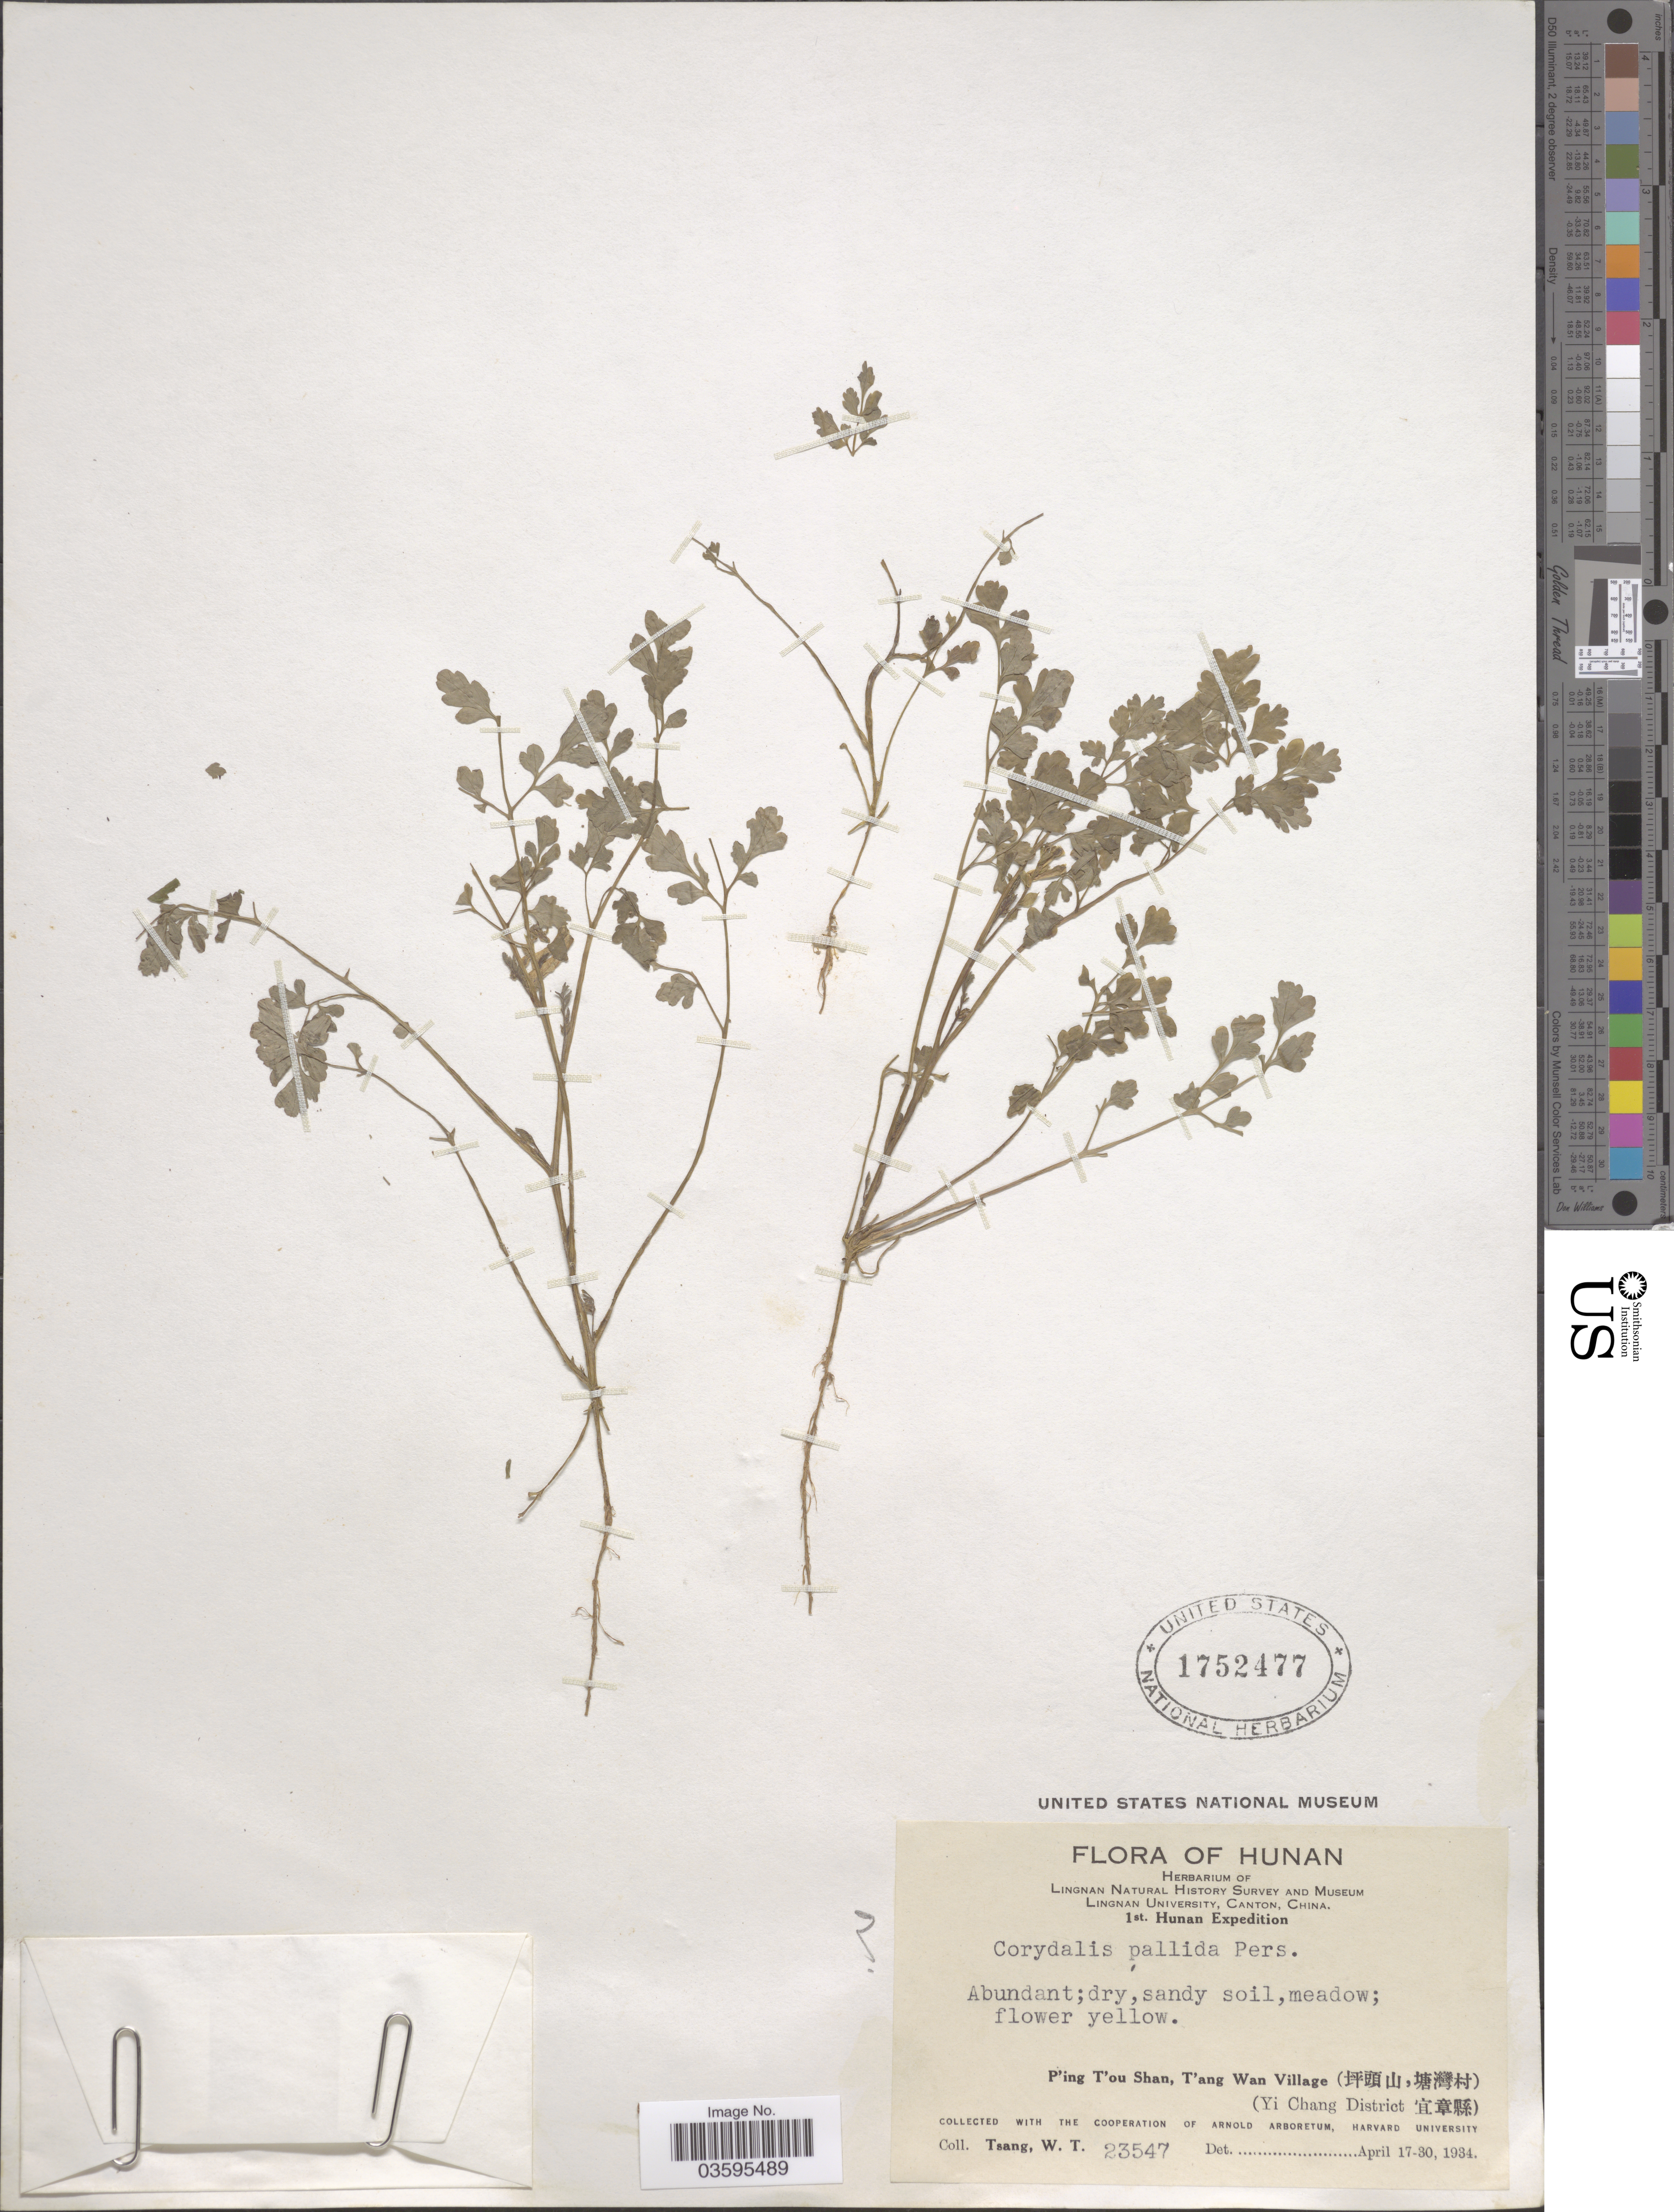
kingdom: Plantae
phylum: Tracheophyta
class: Magnoliopsida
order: Ranunculales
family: Papaveraceae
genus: Corydalis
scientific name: Corydalis sp.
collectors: W. T. Tsang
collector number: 23547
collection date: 1934-04-17/1934-04-30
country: China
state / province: Hunan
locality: P'ing T'ou Shan, T'ang Wan Village (X, X) (Yi Chang District X).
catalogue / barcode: US 1752477